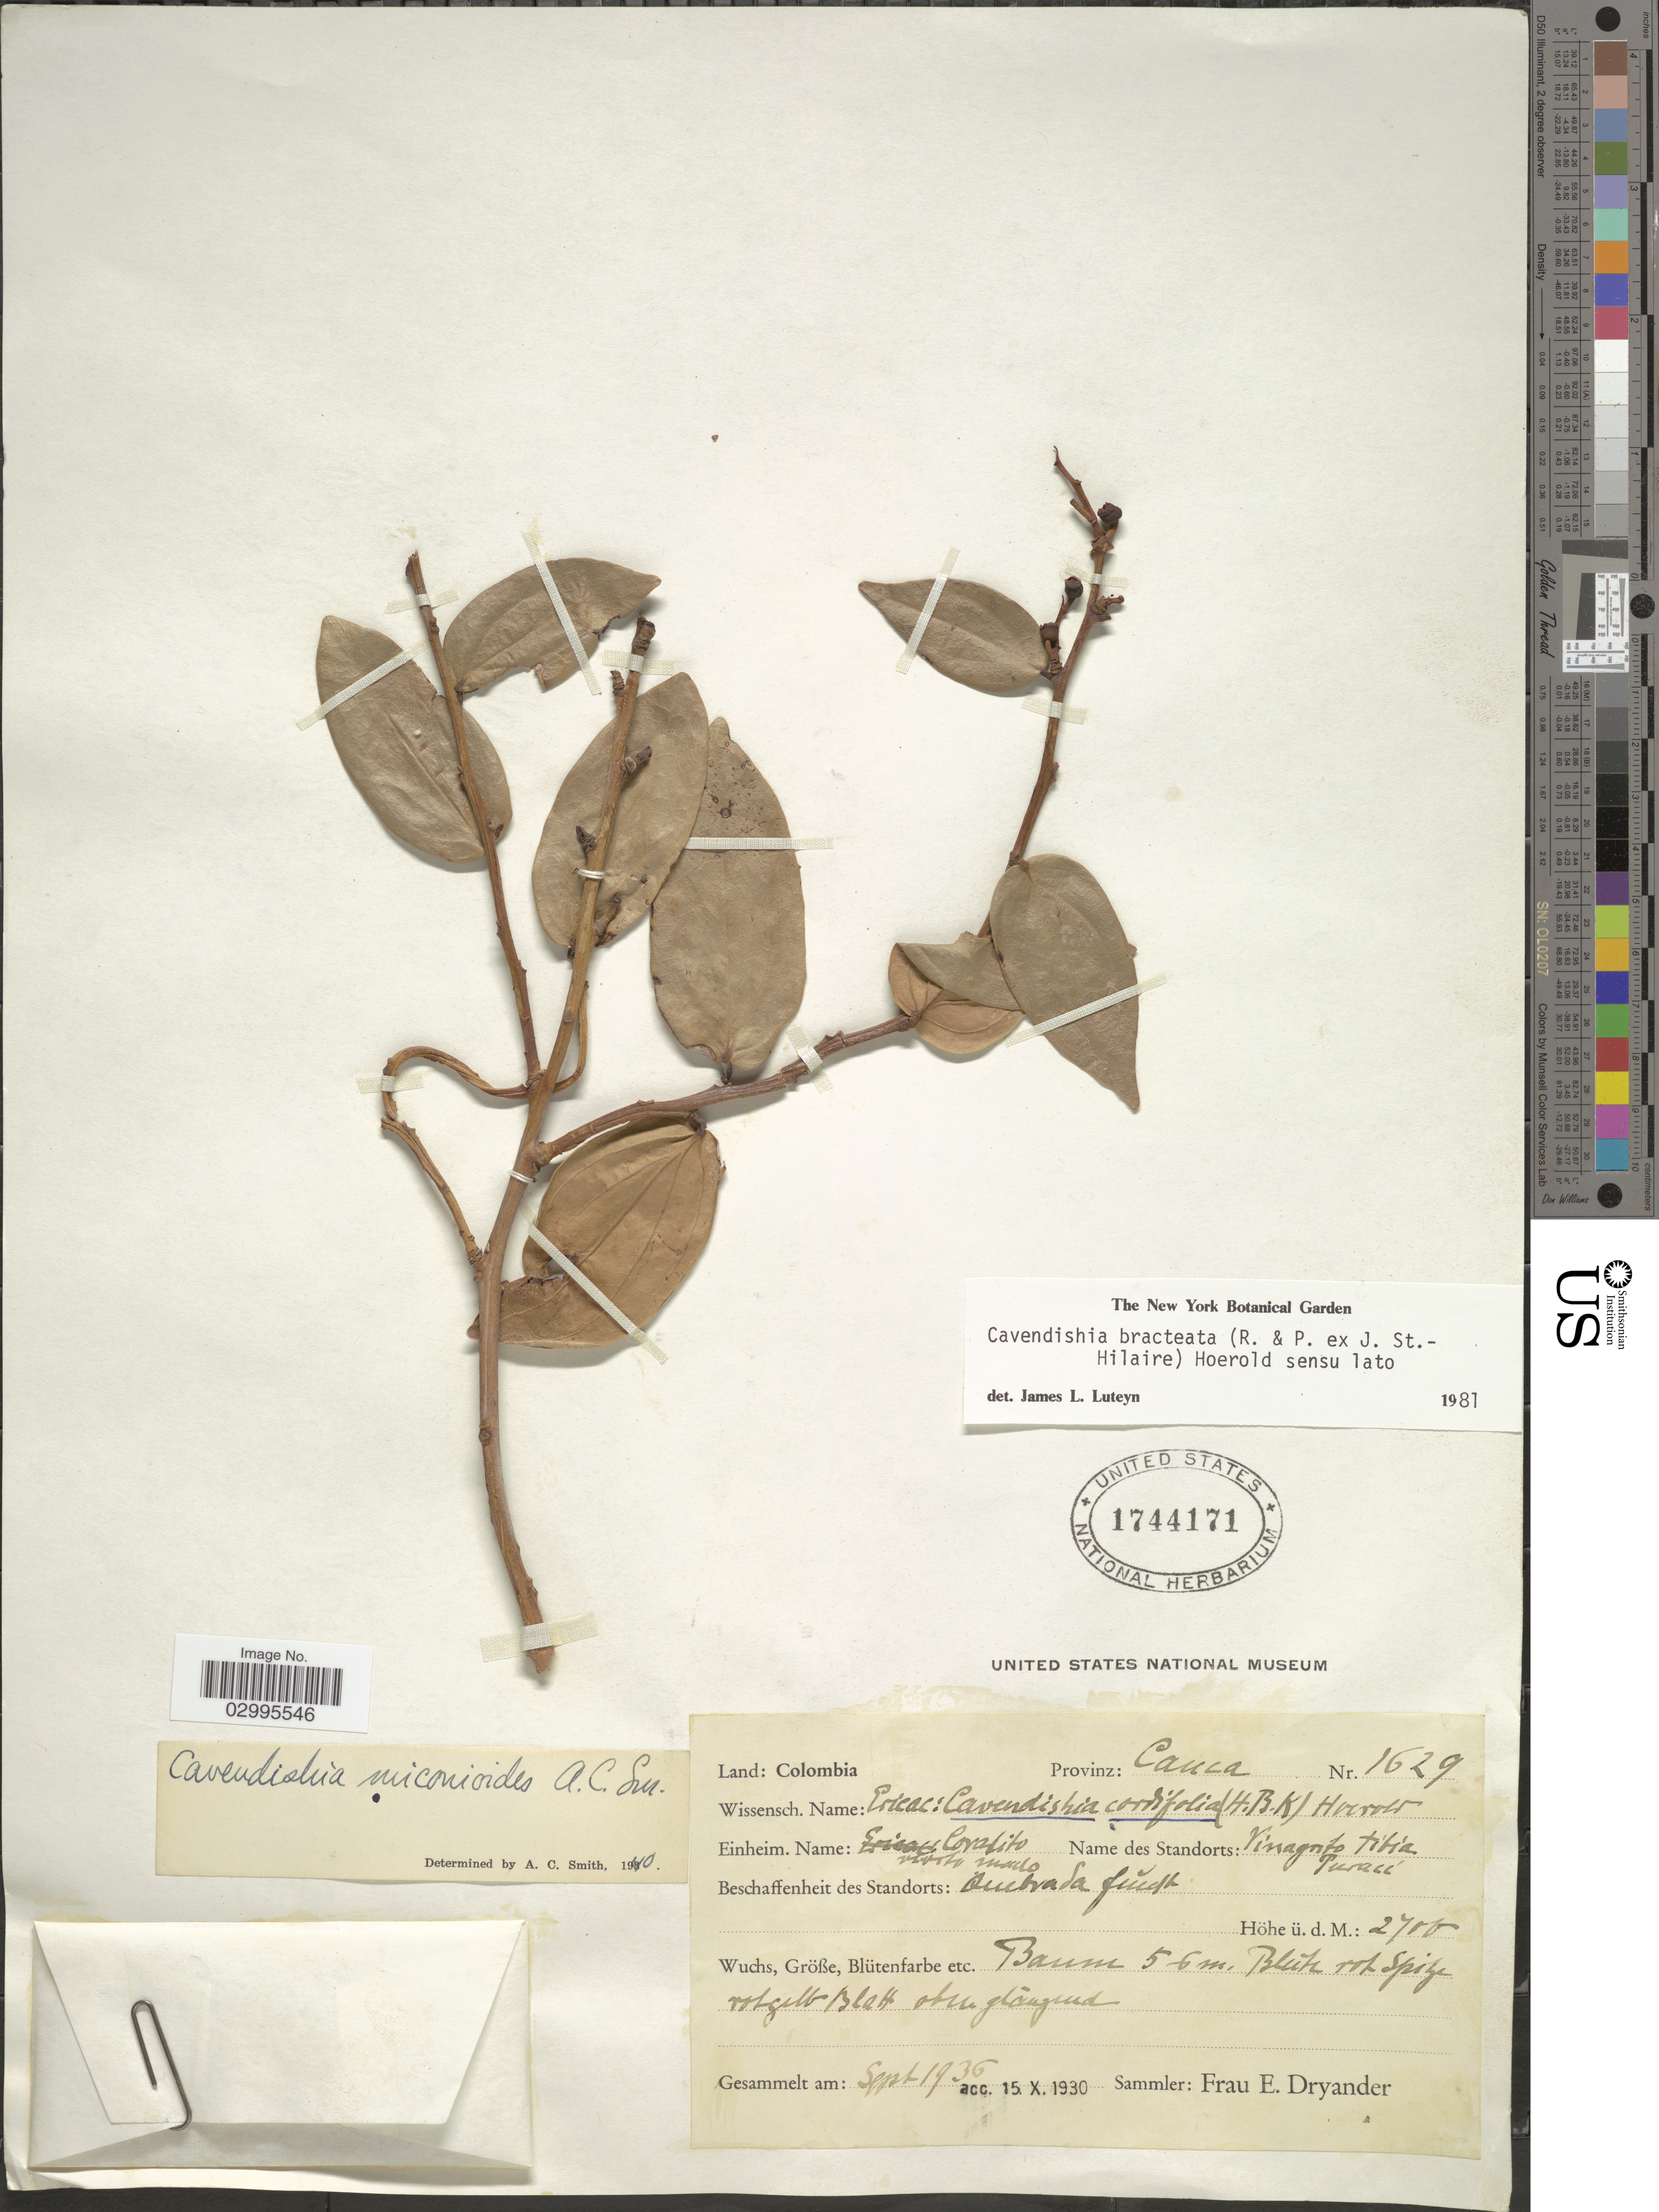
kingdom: Plantae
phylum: Tracheophyta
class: Magnoliopsida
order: Ericales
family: Ericaceae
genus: Cavendishia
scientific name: Cavendishia bracteata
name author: (Ruiz & Pav. ex J. St.-Hil.) Hoerold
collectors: F. Dryander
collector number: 1629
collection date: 1936-09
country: Colombia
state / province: Cauca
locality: Vinagroto tibia Purace.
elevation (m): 2700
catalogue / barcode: US 1744171